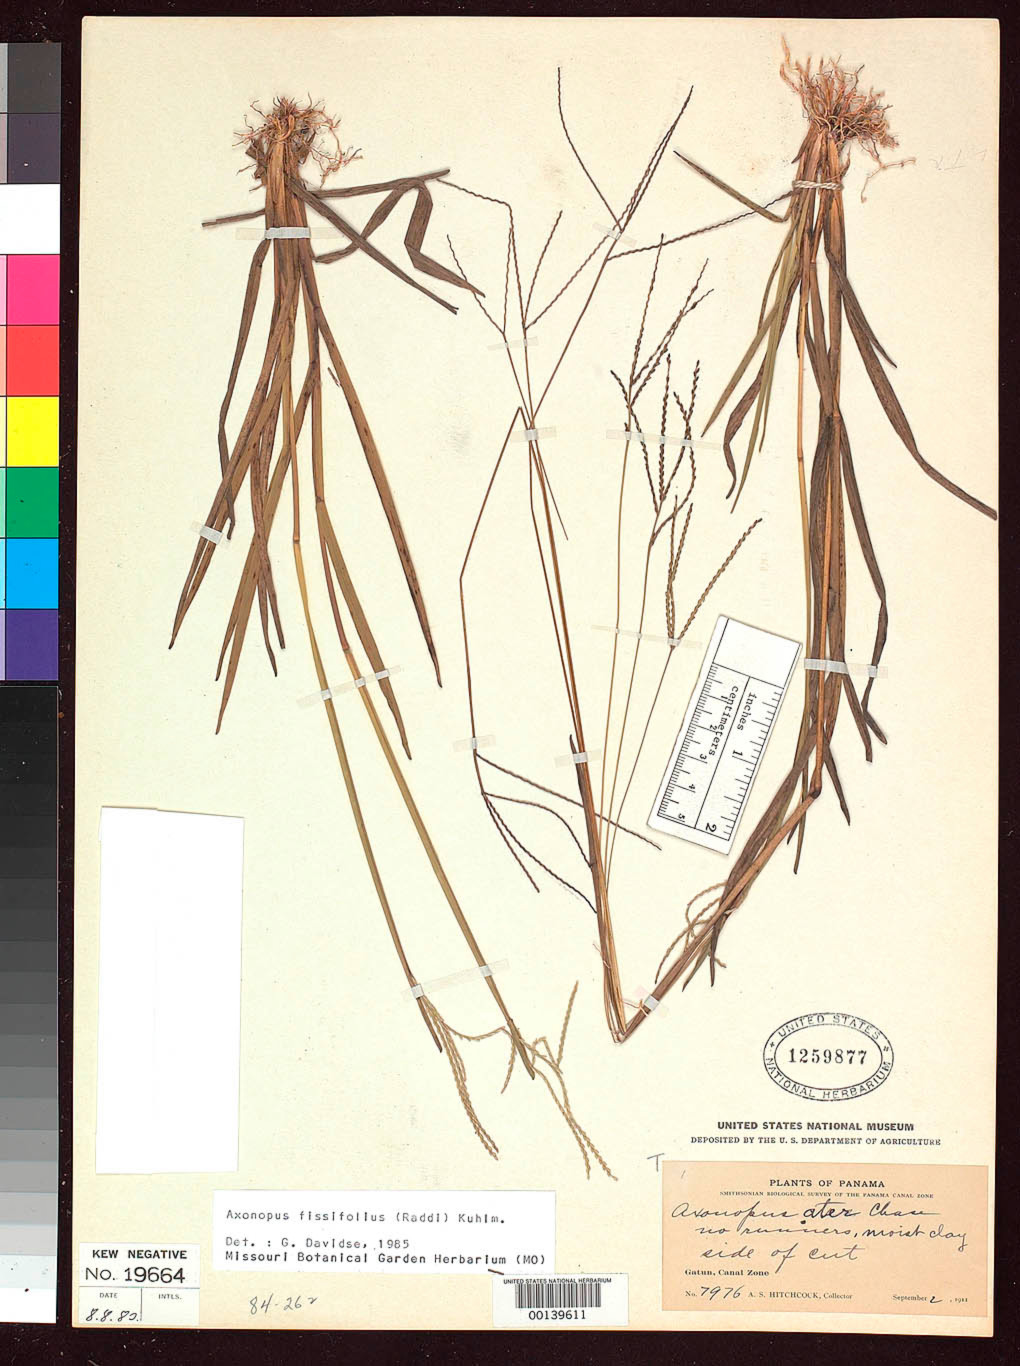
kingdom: Plantae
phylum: Tracheophyta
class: Liliopsida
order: Poales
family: Poaceae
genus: Axonopus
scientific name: Axonopus ater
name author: Chase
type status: Holotype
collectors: A. S. Hitchcock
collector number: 7676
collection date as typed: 02 Sep 1911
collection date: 1911-09-02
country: Panama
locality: Gatun.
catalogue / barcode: US 1259877